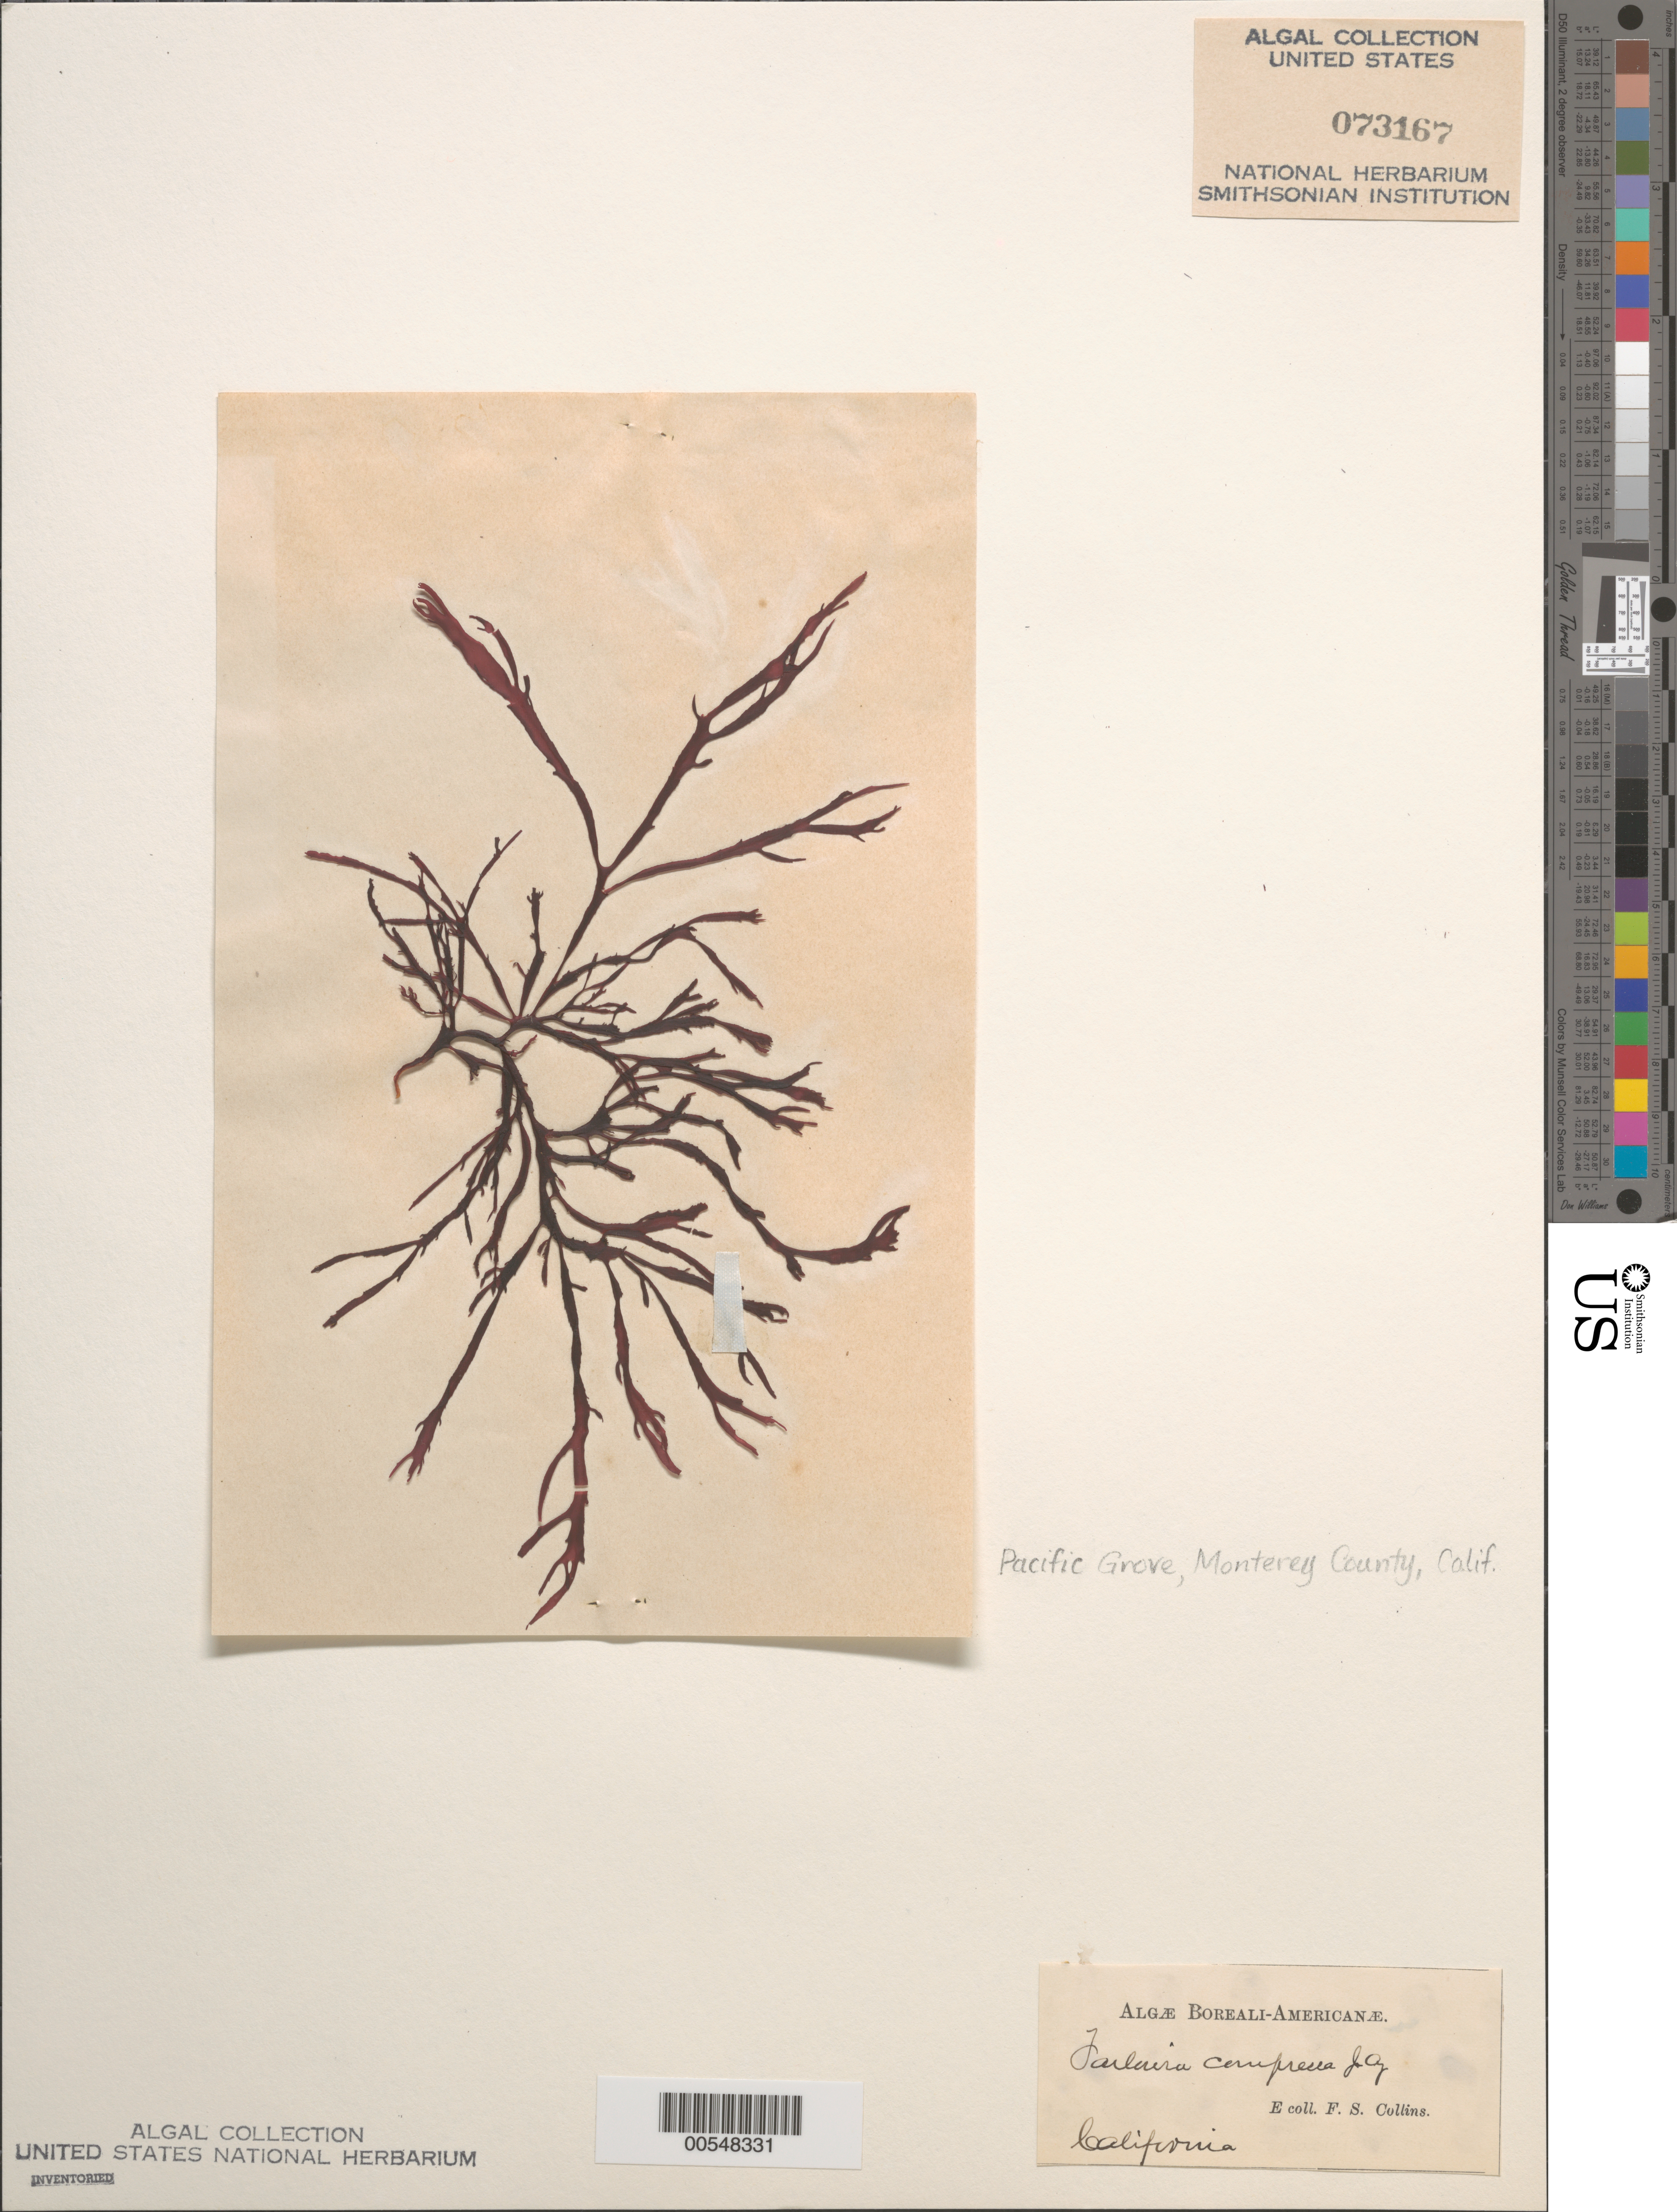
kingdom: Plantae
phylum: Rhodophyta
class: Florideophyceae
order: Gigartinales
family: Dumontiaceae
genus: Farlowia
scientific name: Farlowia compressa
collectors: F. Collins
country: United States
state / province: California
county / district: Monterey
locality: Pacific Grove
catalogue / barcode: US 73167